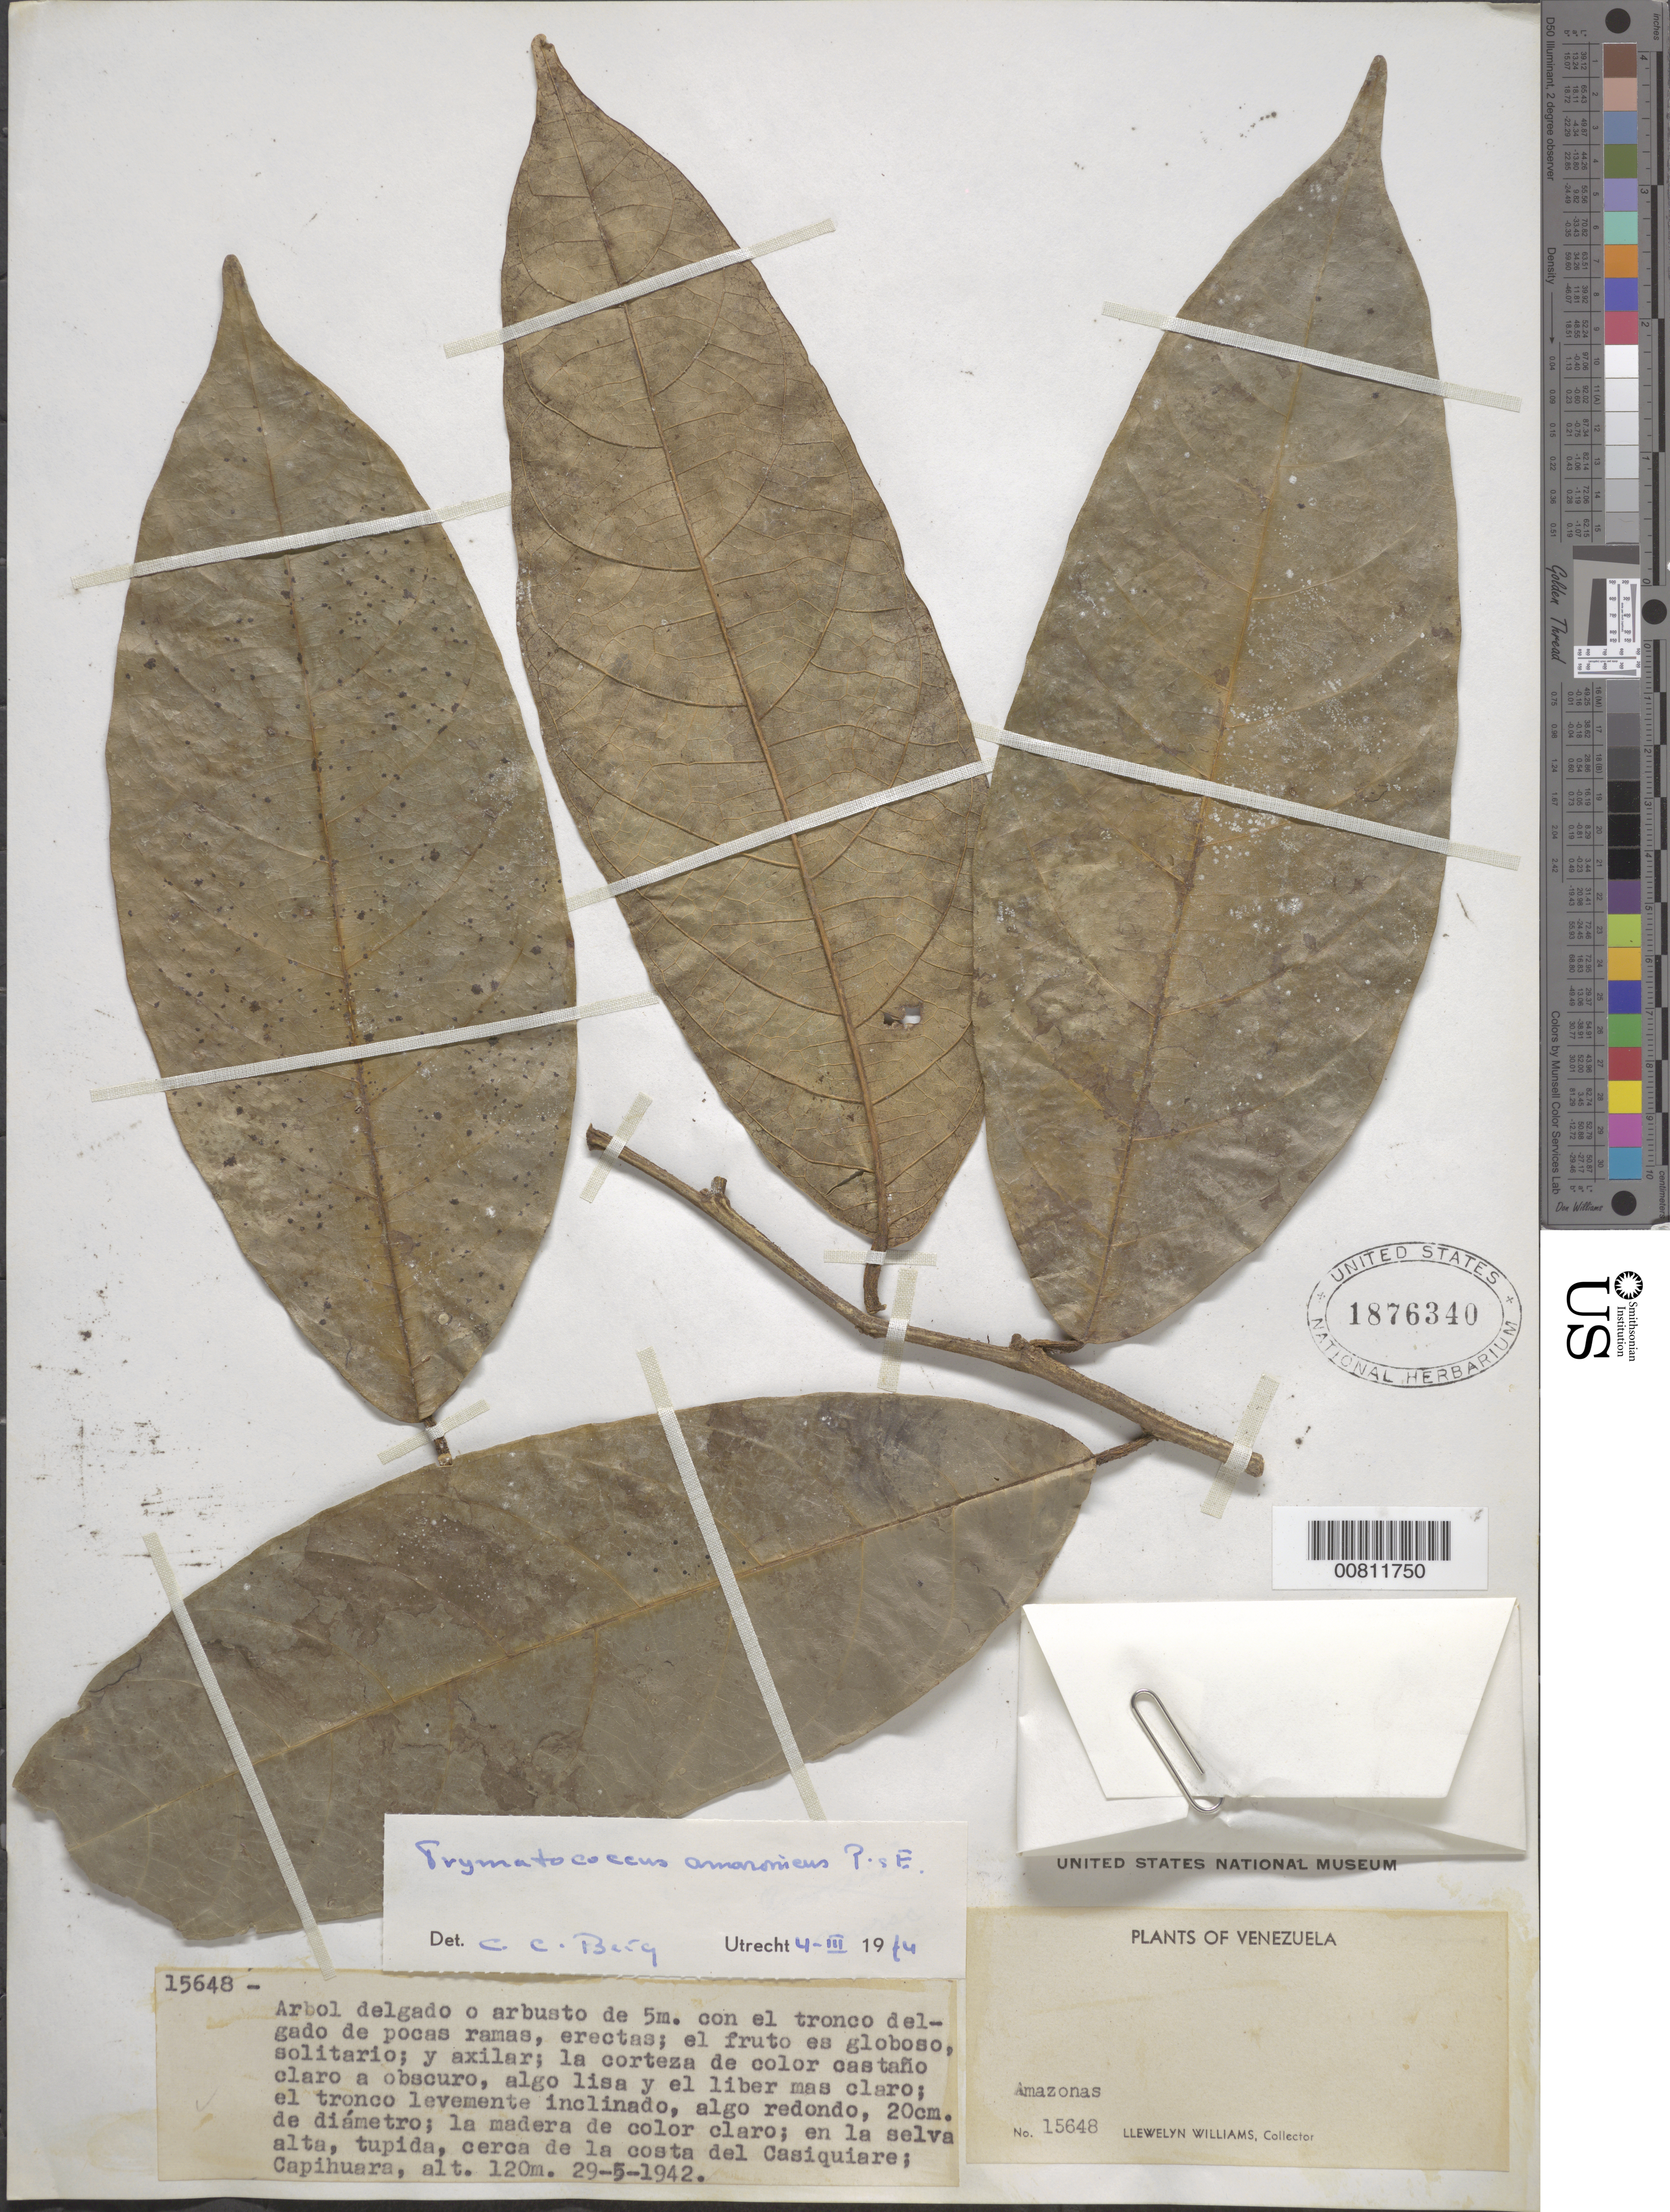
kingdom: Plantae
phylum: Tracheophyta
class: Magnoliopsida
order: Rosales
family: Moraceae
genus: Brosimum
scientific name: Brosimum amazonicum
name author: (Poepp. & Endl.) E. M. Gardner & Zerega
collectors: Ll. Williams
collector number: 15648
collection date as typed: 29-May-42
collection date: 1942-05-29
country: Venezuela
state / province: Amazonas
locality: Capihuara, Alto Casiquiare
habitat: Selva alta y tupida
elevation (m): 120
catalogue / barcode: US 1876340